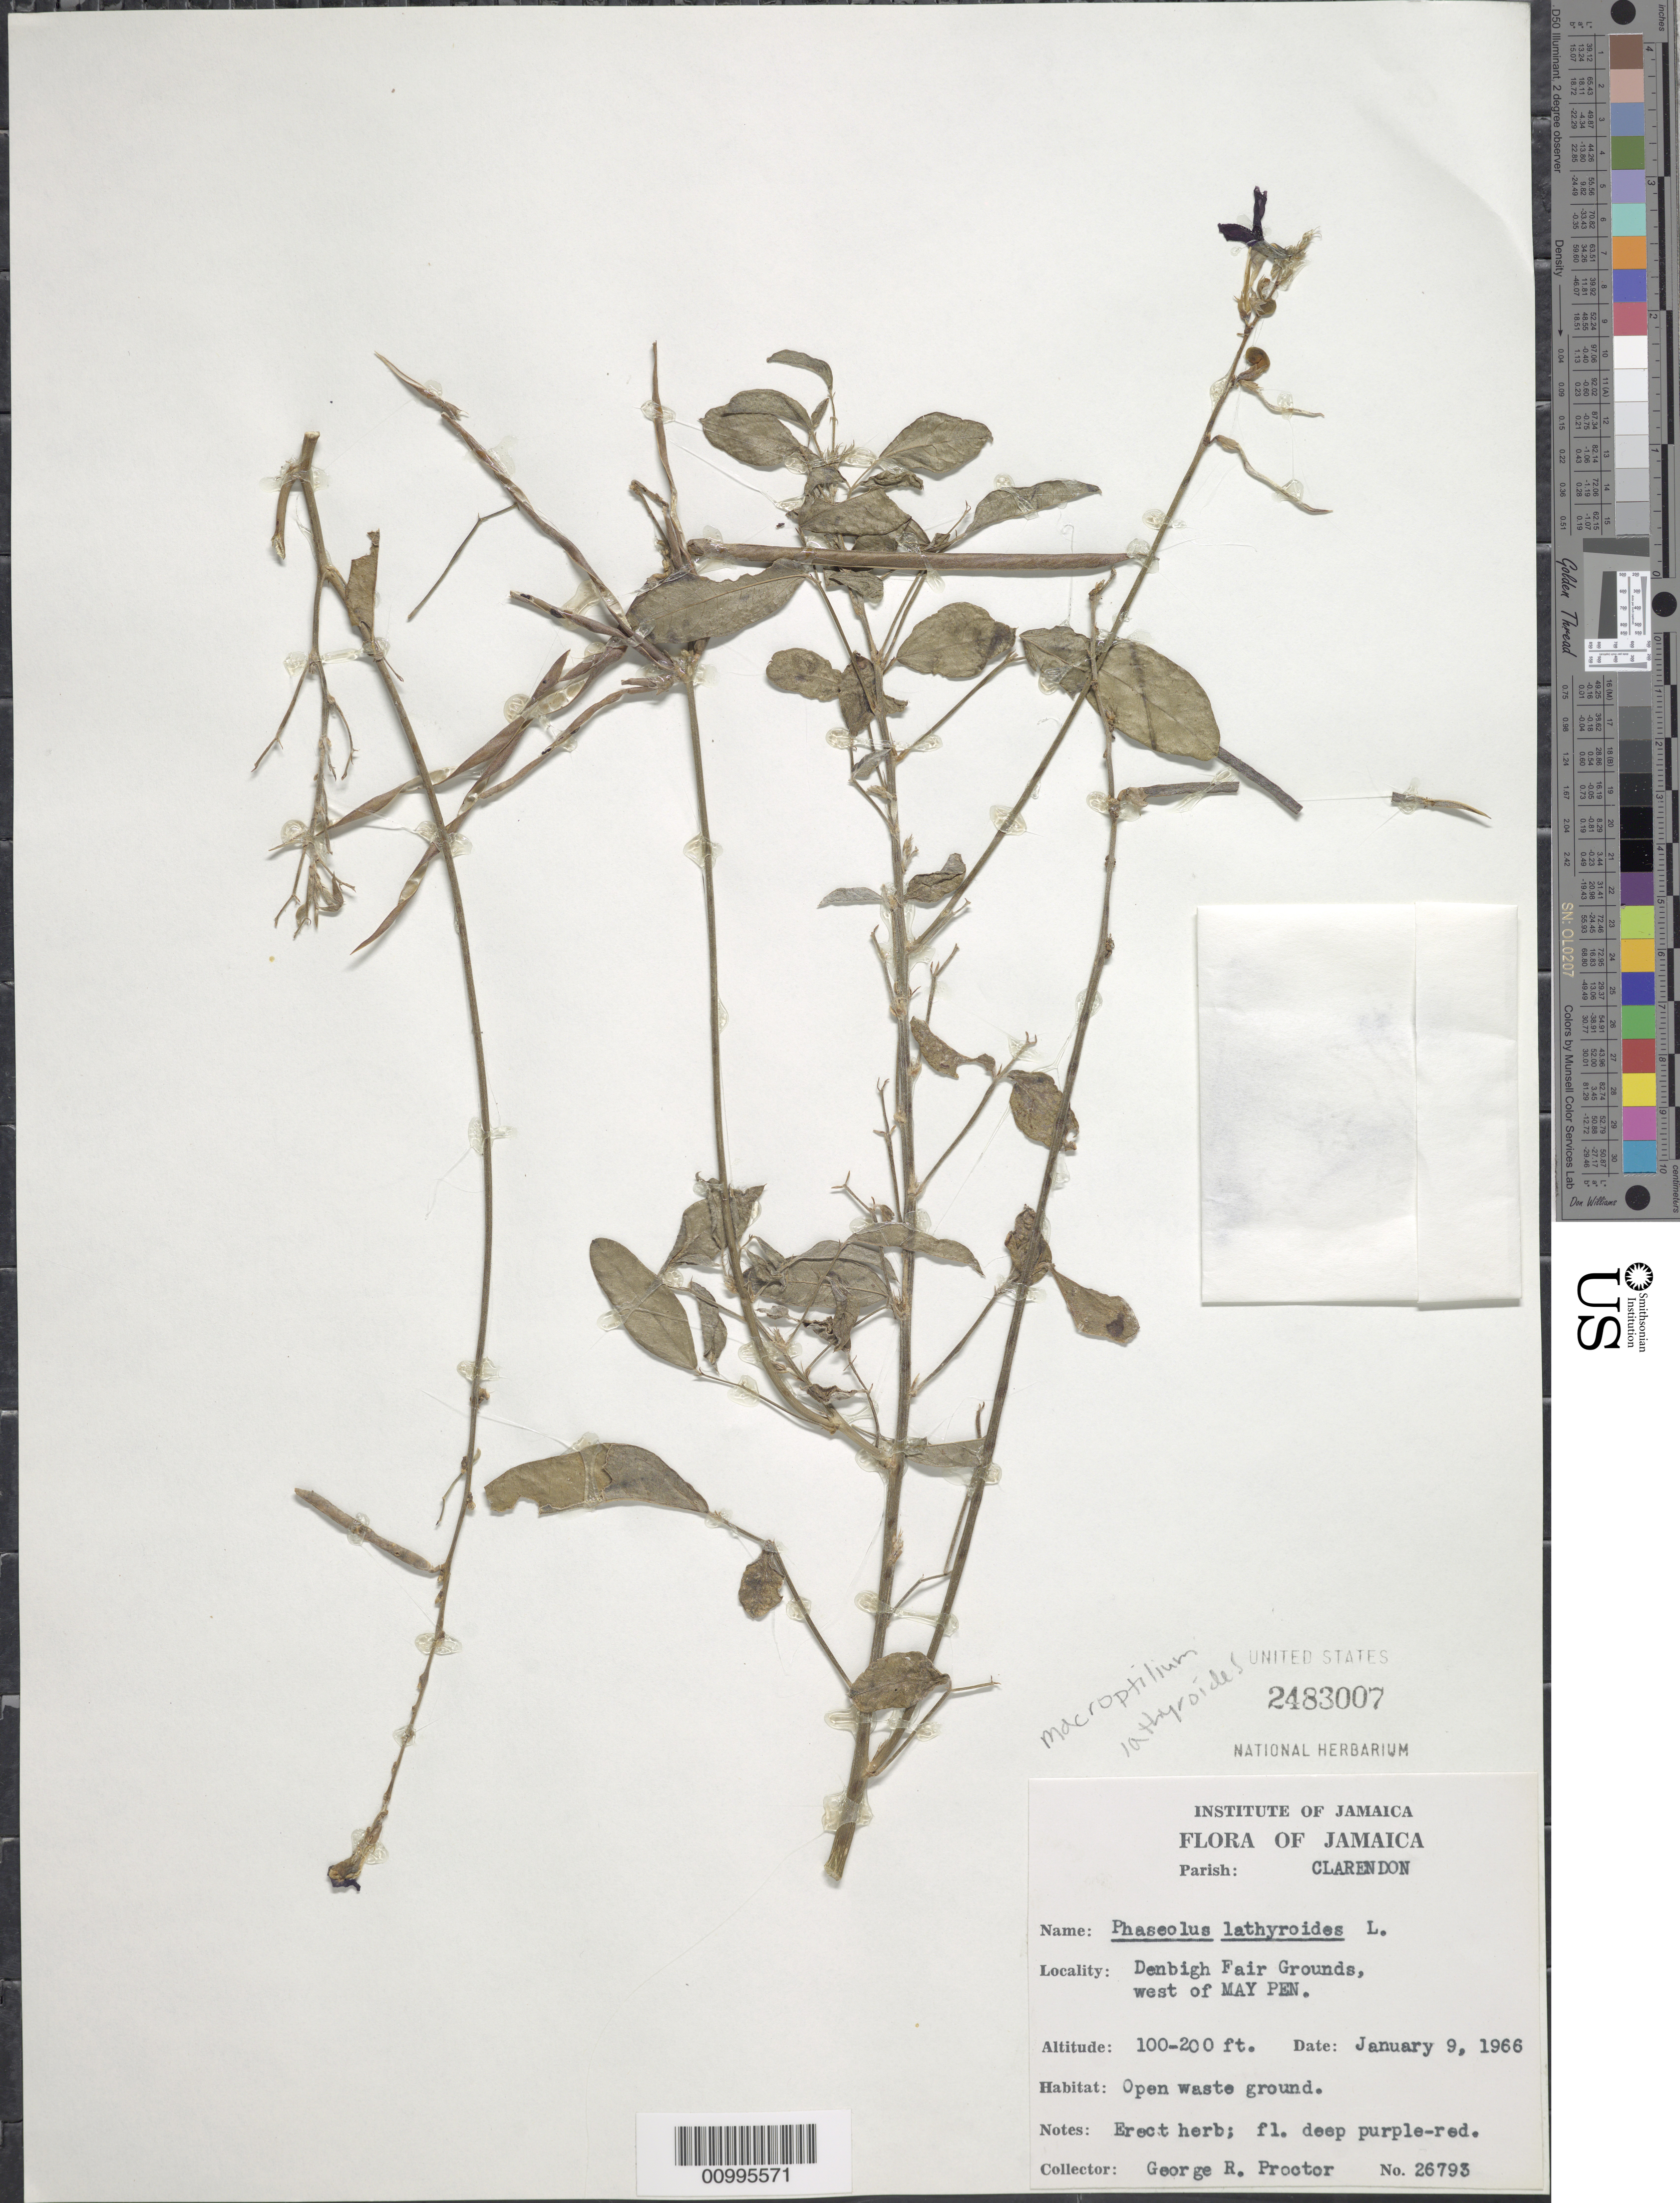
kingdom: Plantae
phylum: Tracheophyta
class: Magnoliopsida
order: Fabales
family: Fabaceae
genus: Macroptilium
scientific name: Macroptilium lathyroides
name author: (L.) Urb.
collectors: G. R. Proctor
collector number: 26793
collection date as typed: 09 Jan 1966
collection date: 1966-01-09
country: Jamaica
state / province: Clarendon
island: Jamaica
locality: Denbigh Fair Grounds, west of May Pen.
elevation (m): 30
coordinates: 0 N, 0 E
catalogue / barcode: US 2483007